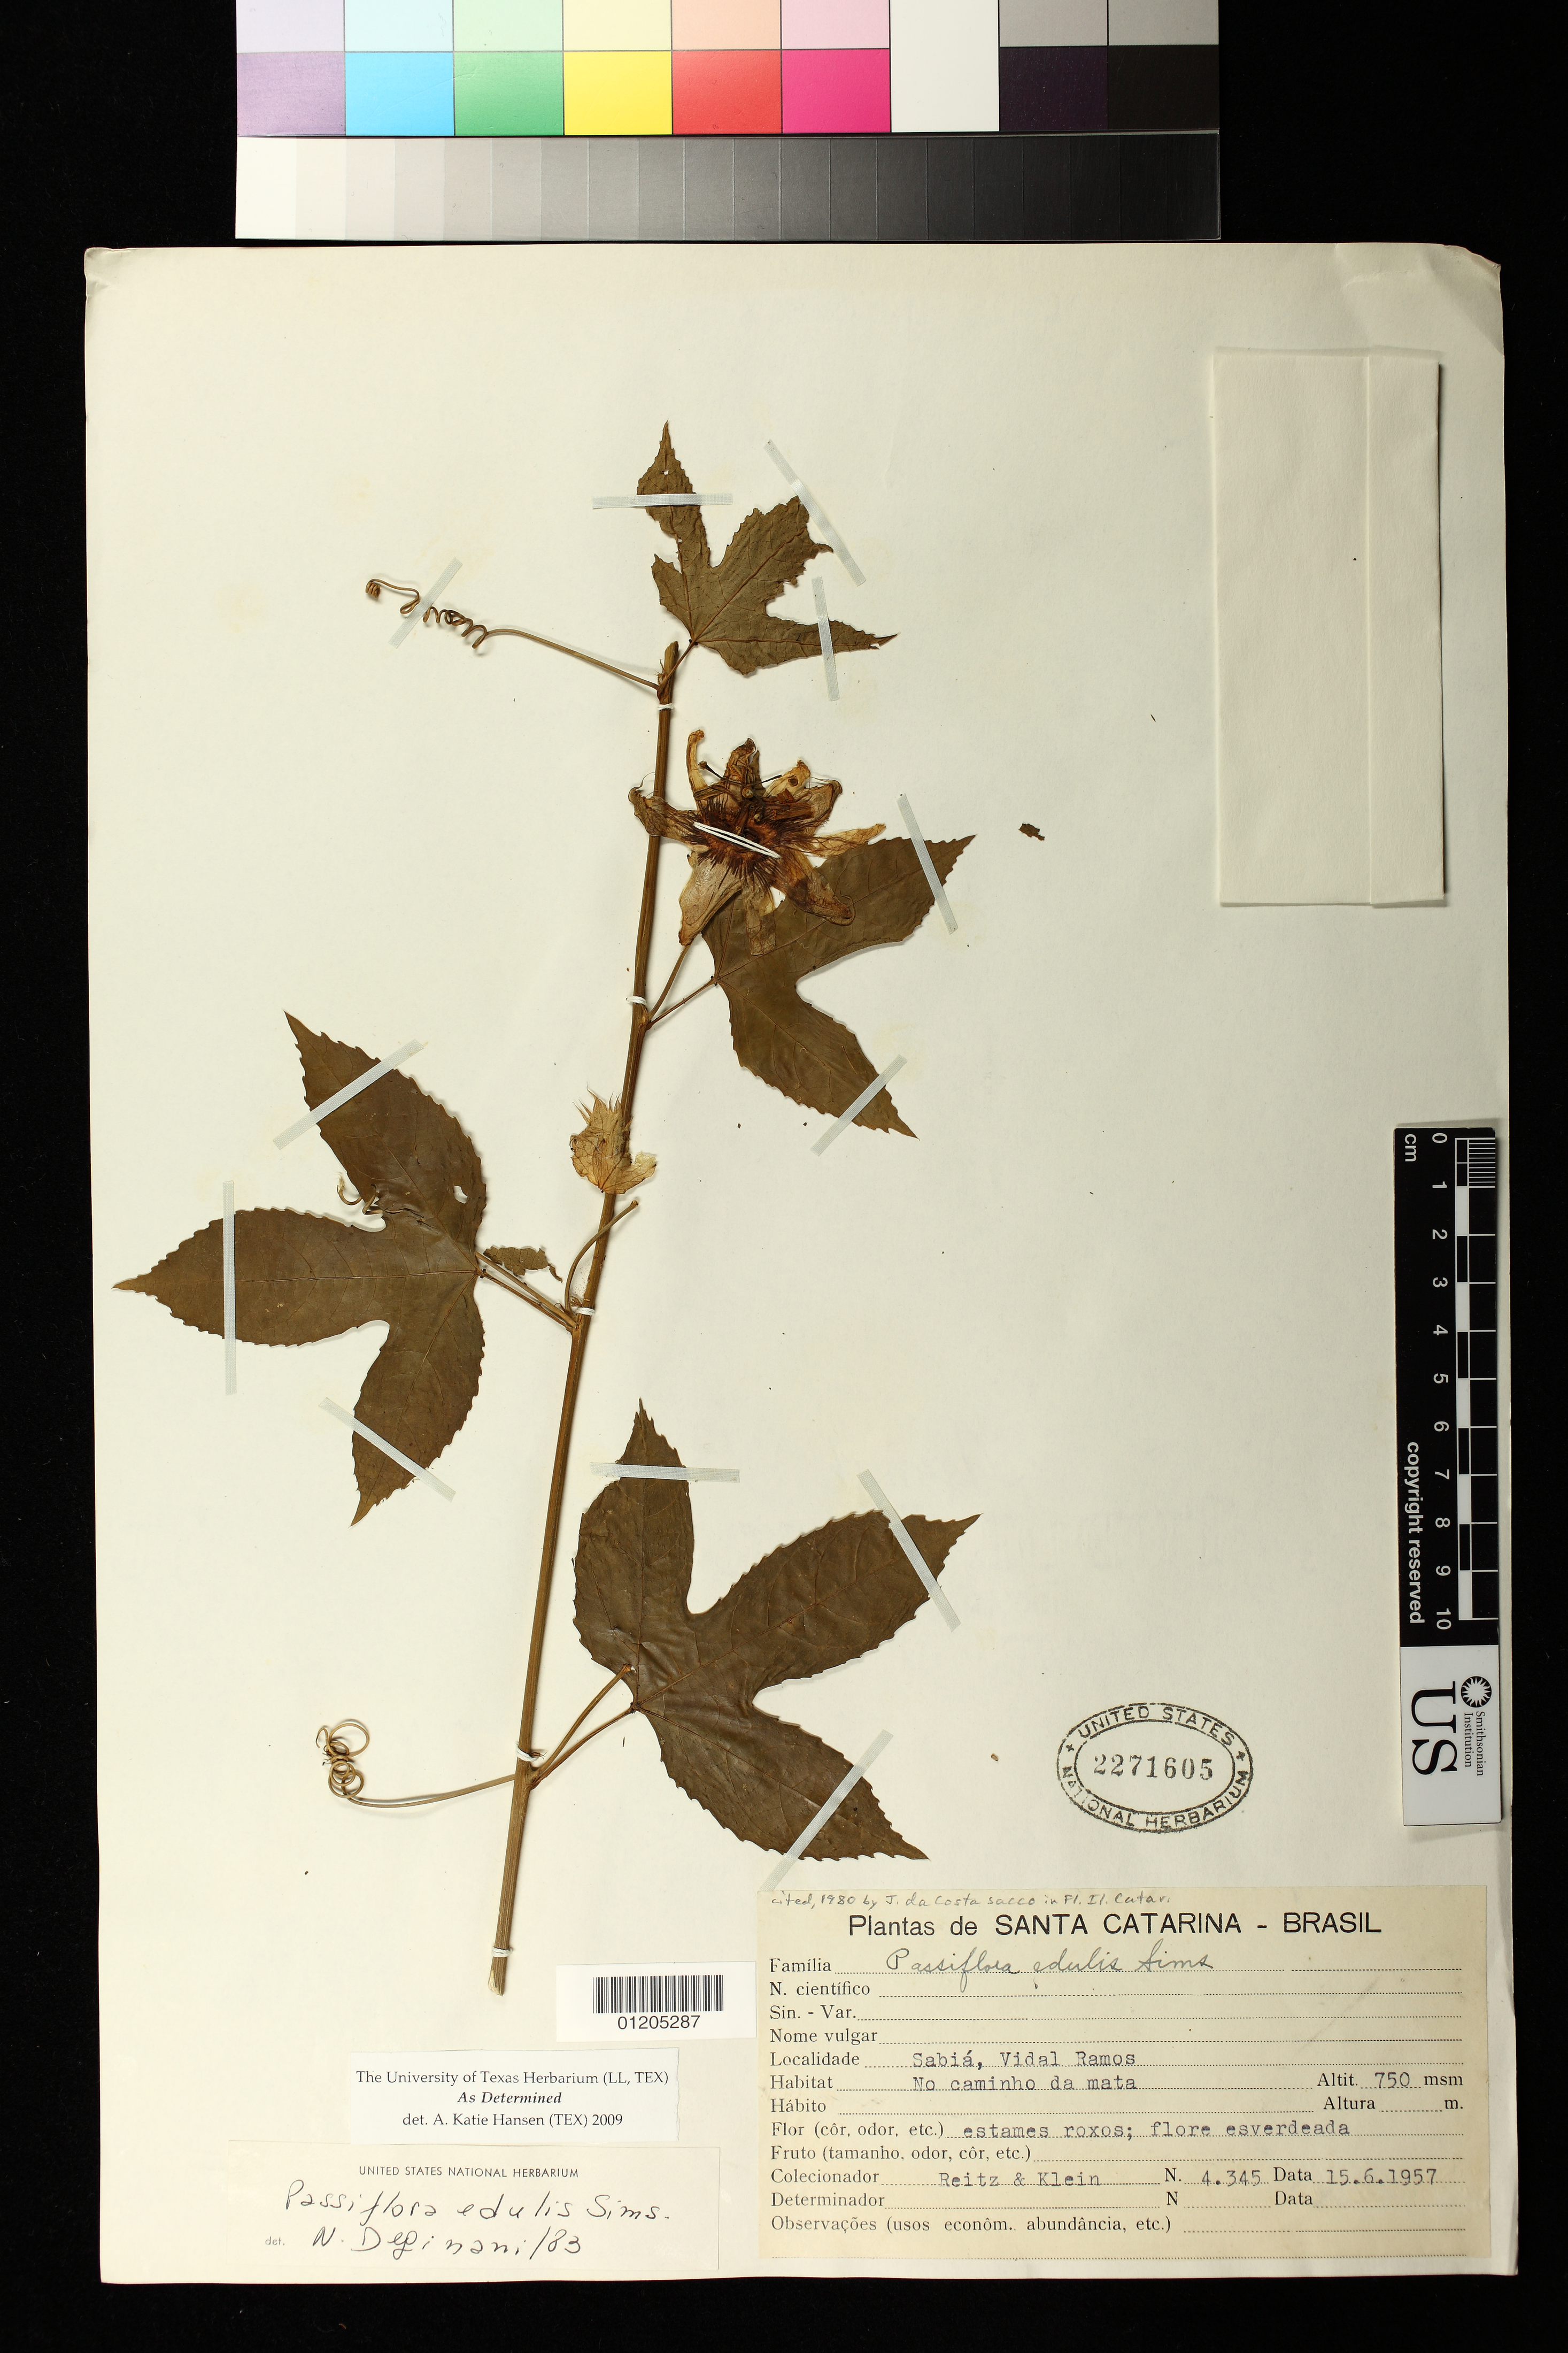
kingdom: Plantae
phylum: Tracheophyta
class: Magnoliopsida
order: Malpighiales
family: Passifloraceae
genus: Passiflora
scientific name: Passiflora edulis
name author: Sims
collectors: -- Reitz & Klein, --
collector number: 4.345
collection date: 1957-06-15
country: Brazil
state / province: Santa Catarina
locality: Sabia, Vidal Ramos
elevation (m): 750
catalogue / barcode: US 2271605